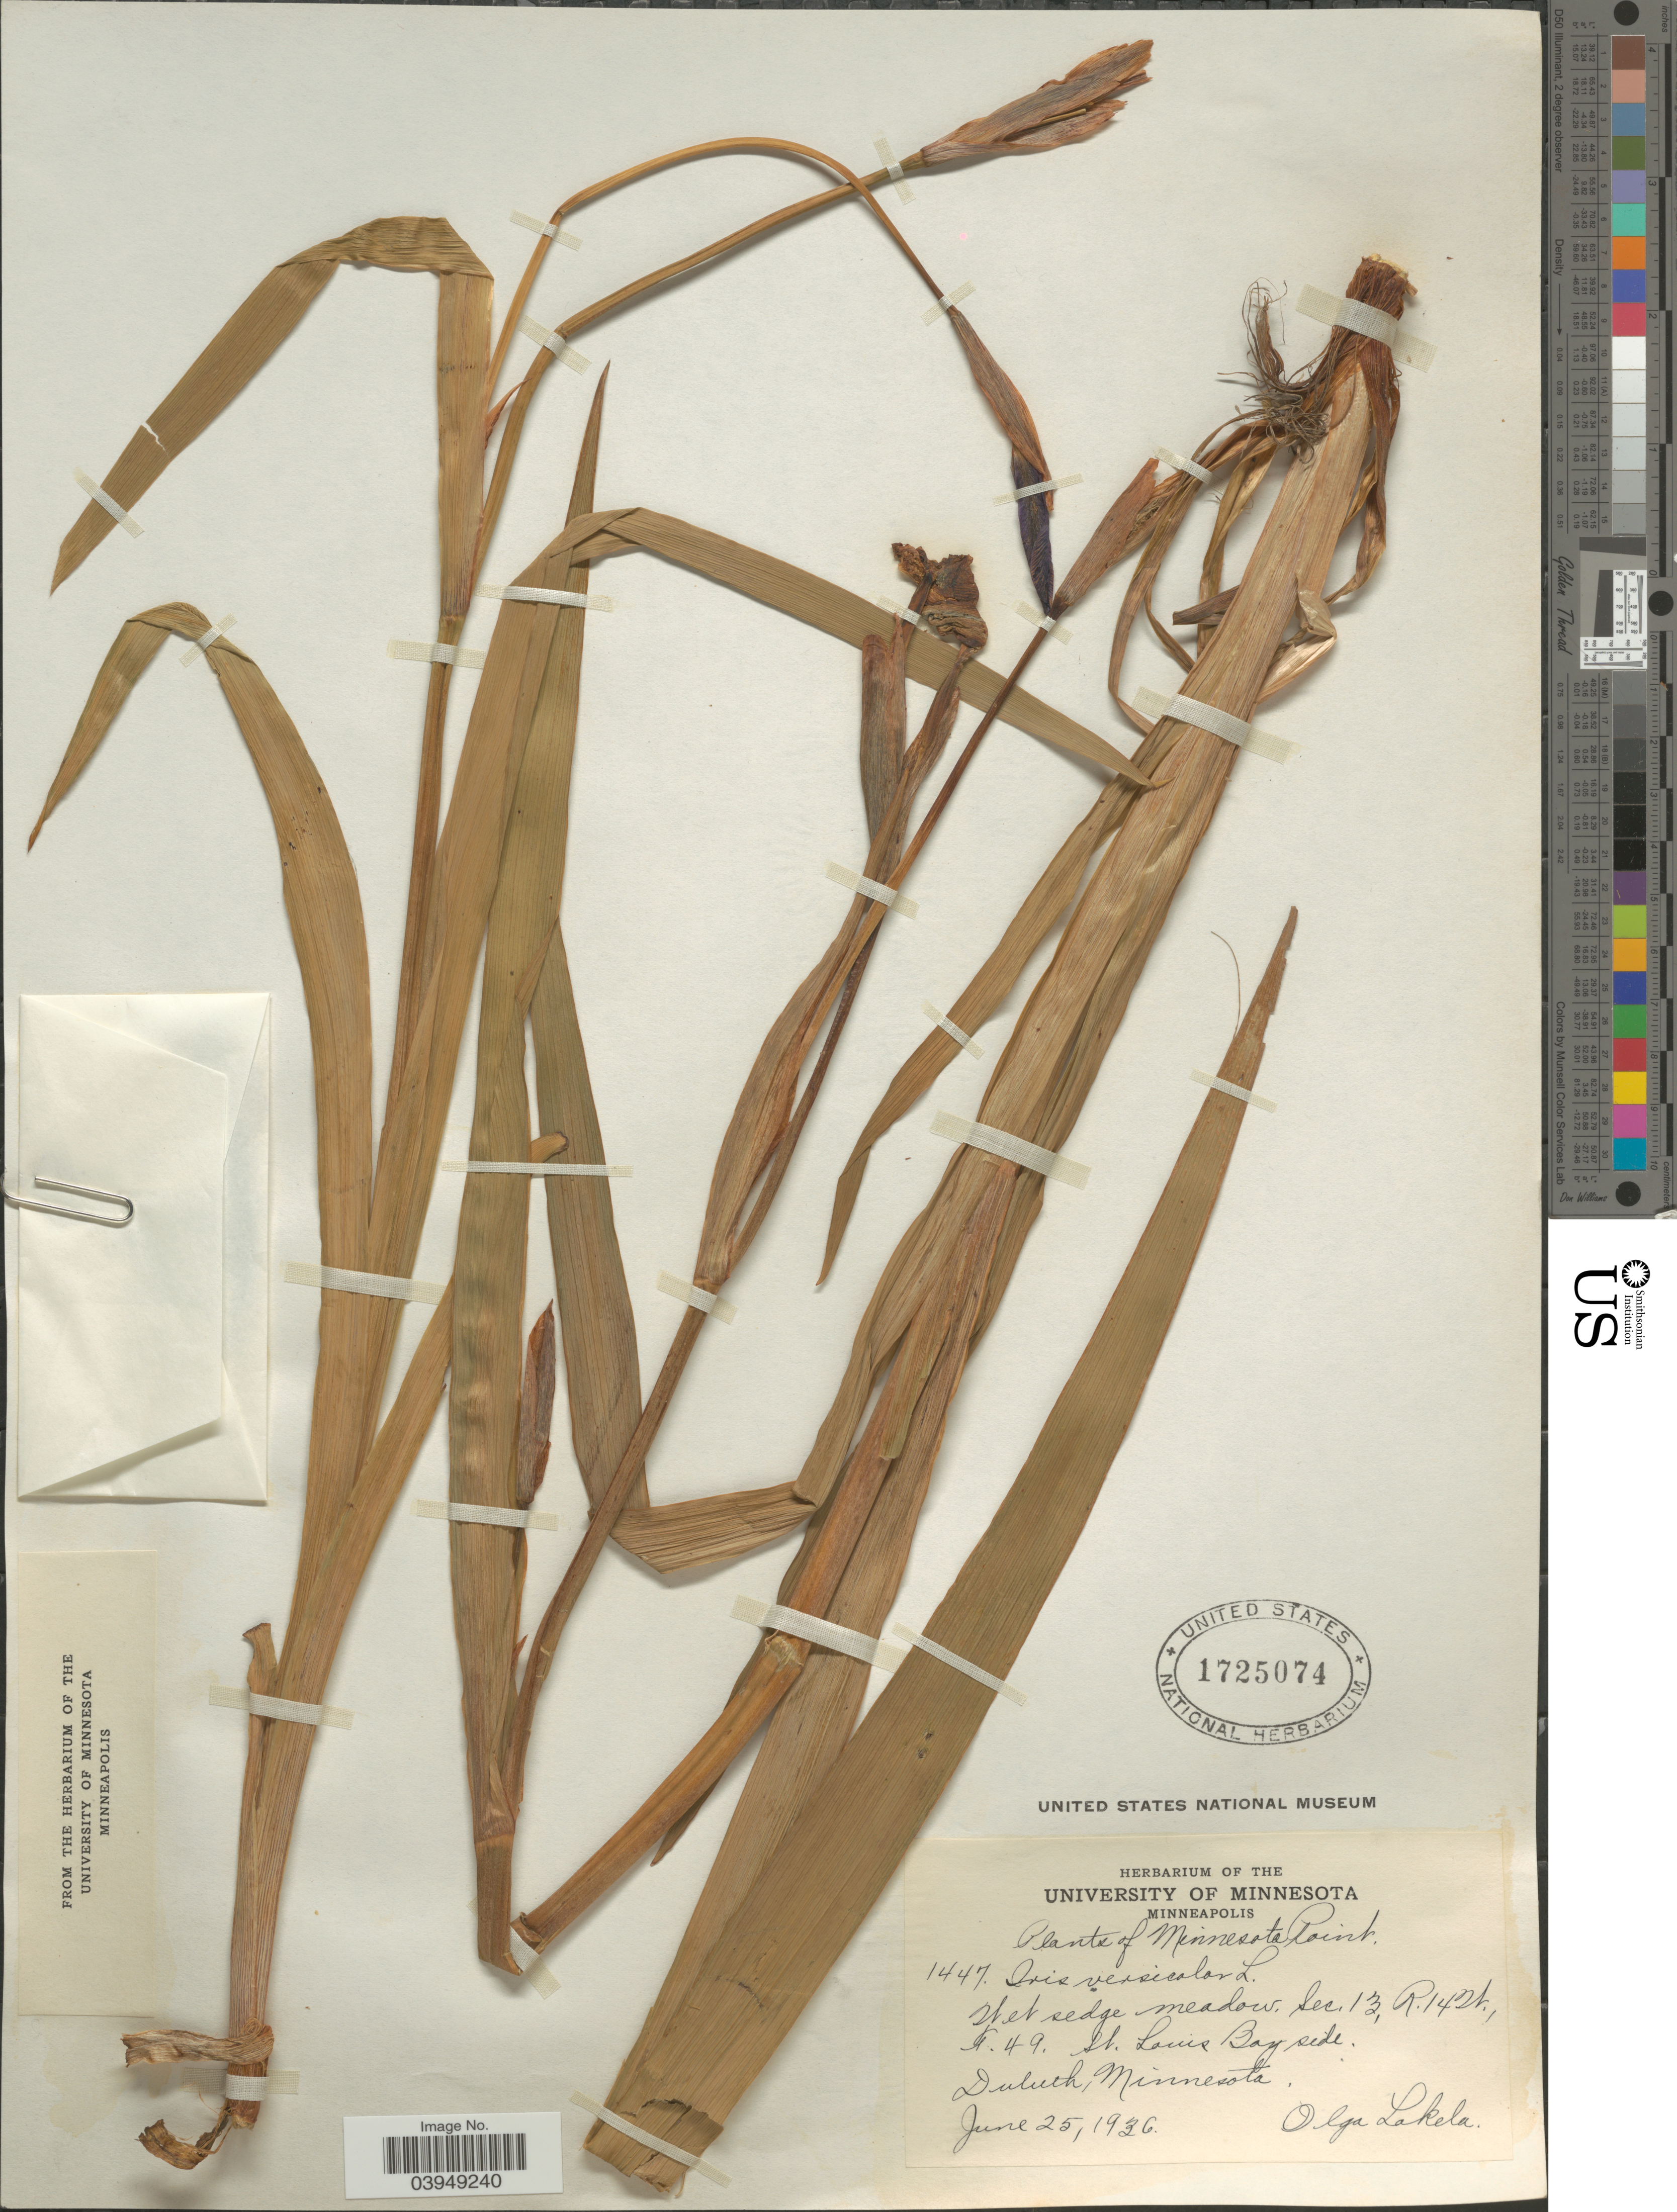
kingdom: Plantae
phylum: Tracheophyta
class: Liliopsida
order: Asparagales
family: Iridaceae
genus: Iris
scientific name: Iris versicolor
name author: L.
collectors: O. K. Lakela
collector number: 1447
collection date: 1936-06-25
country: United States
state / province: Minnesota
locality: Wet edge meadow. Sec. 13, R. 14W., G. 49. St. Louis Bay side. Duluth.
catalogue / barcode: US 1725074